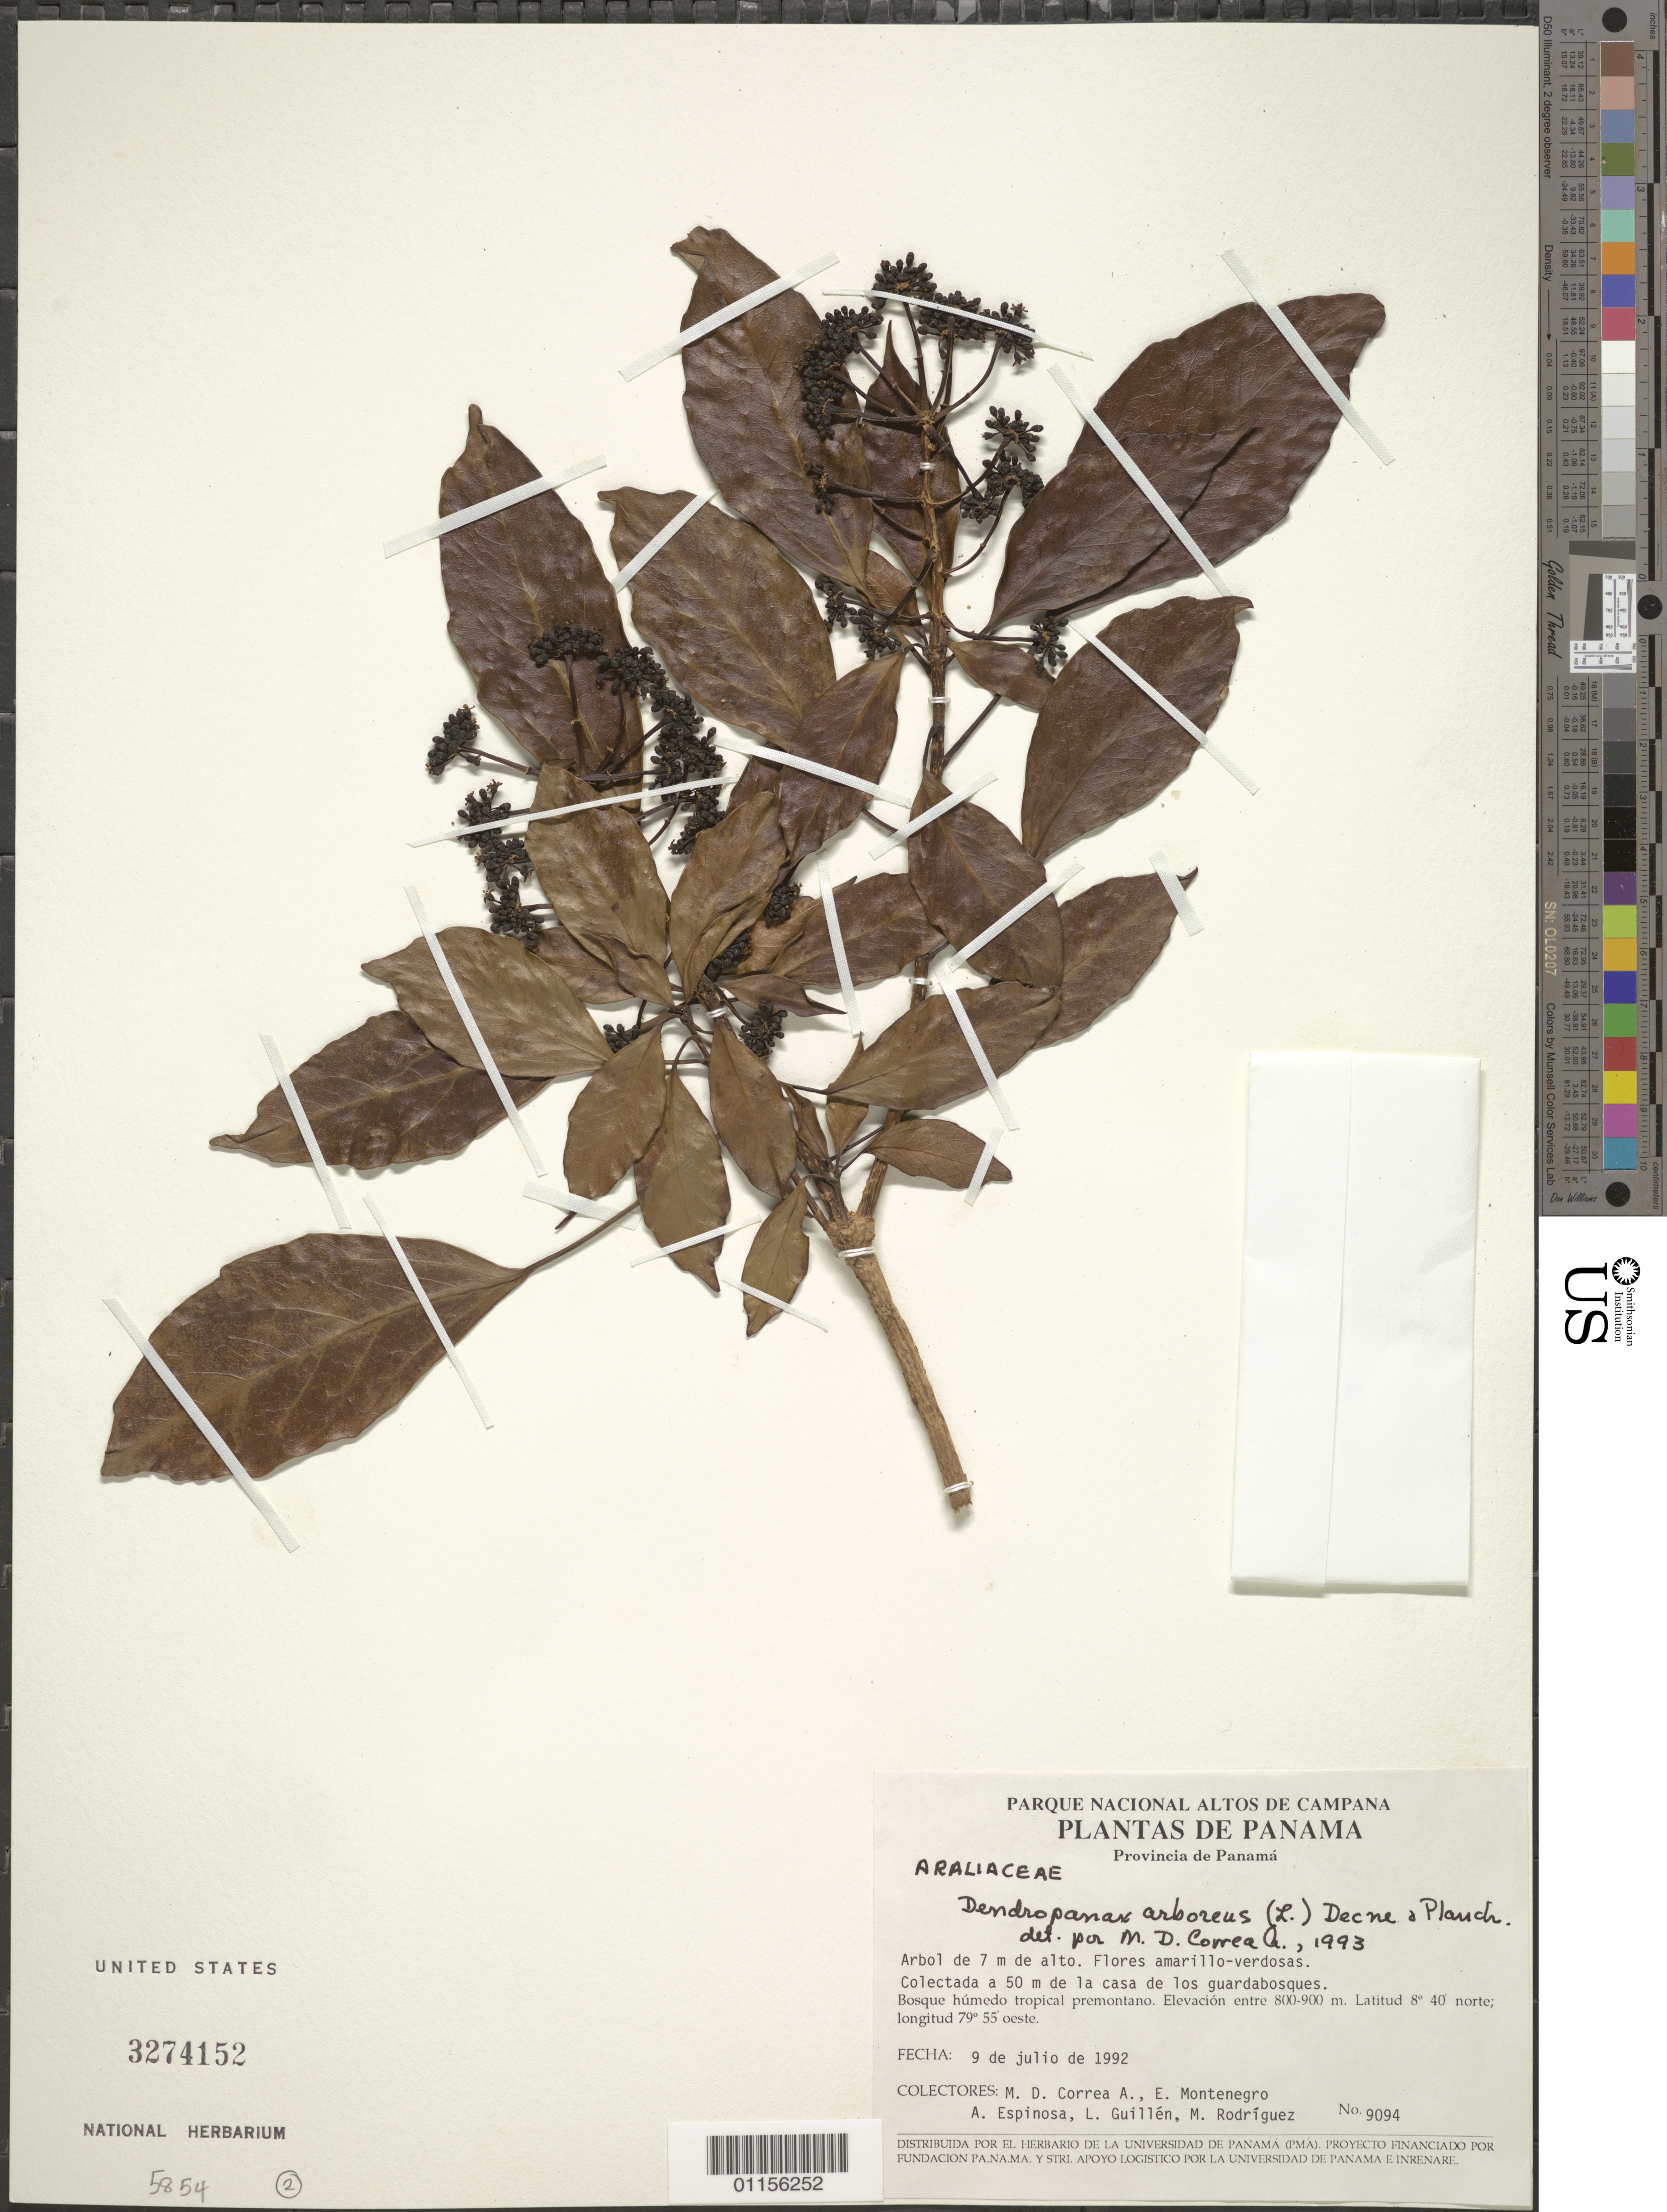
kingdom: Plantae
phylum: Tracheophyta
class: Magnoliopsida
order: Apiales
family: Araliaceae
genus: Dendropanax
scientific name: Dendropanax arboreus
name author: (L.) Decne. & Planch.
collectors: M. D. Corrêa-A., E. Montenegro, A. Espinosa, L. Guillén & M. Rodriguez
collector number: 9094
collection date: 1992-07-09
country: Panama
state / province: Panamá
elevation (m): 800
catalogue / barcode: US 3274152